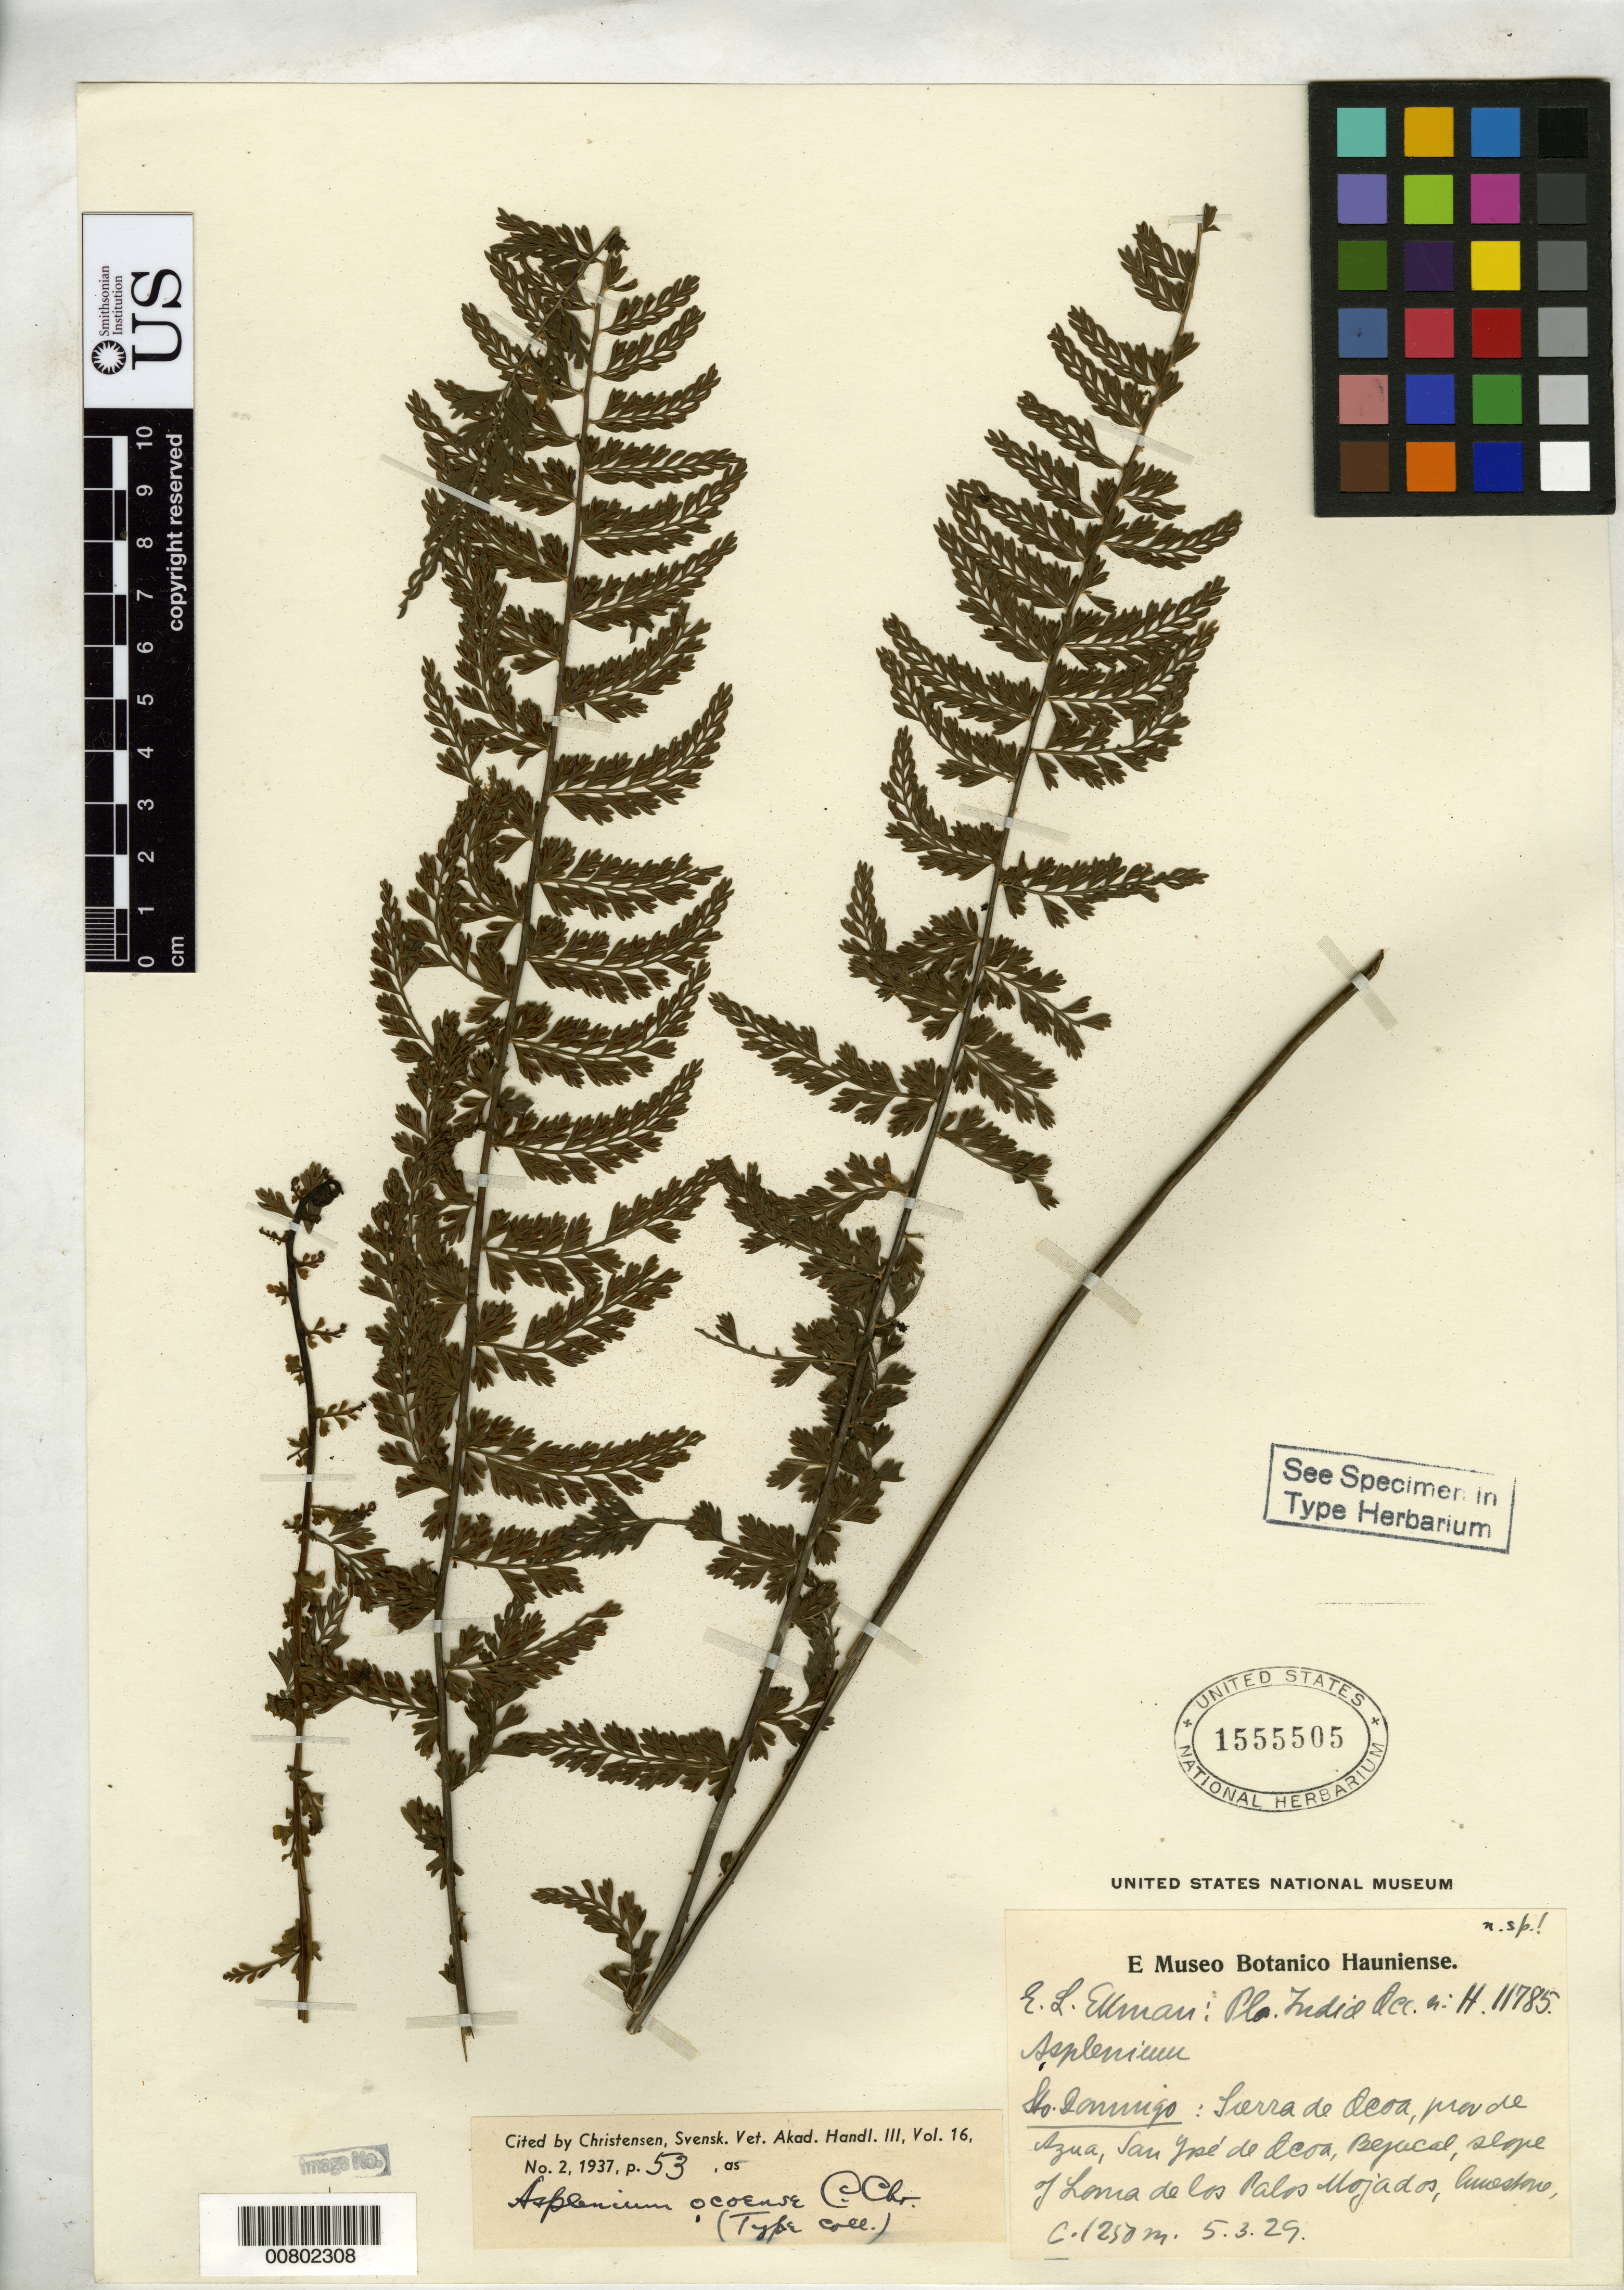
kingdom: Plantae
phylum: Tracheophyta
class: Polypodiopsida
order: Polypodiales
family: Aspleniaceae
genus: Asplenium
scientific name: Asplenium ocoense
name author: C. Chr.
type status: Isotype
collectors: E. L. Ekman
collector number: H 11785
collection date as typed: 03 May 1929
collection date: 1929-05-03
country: Dominican Republic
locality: Santo Domingo, Azua. Sierra de Ocoa, San Jose de Ocoa, slope of Los Palos Mojados.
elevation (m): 1250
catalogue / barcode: US 1555505